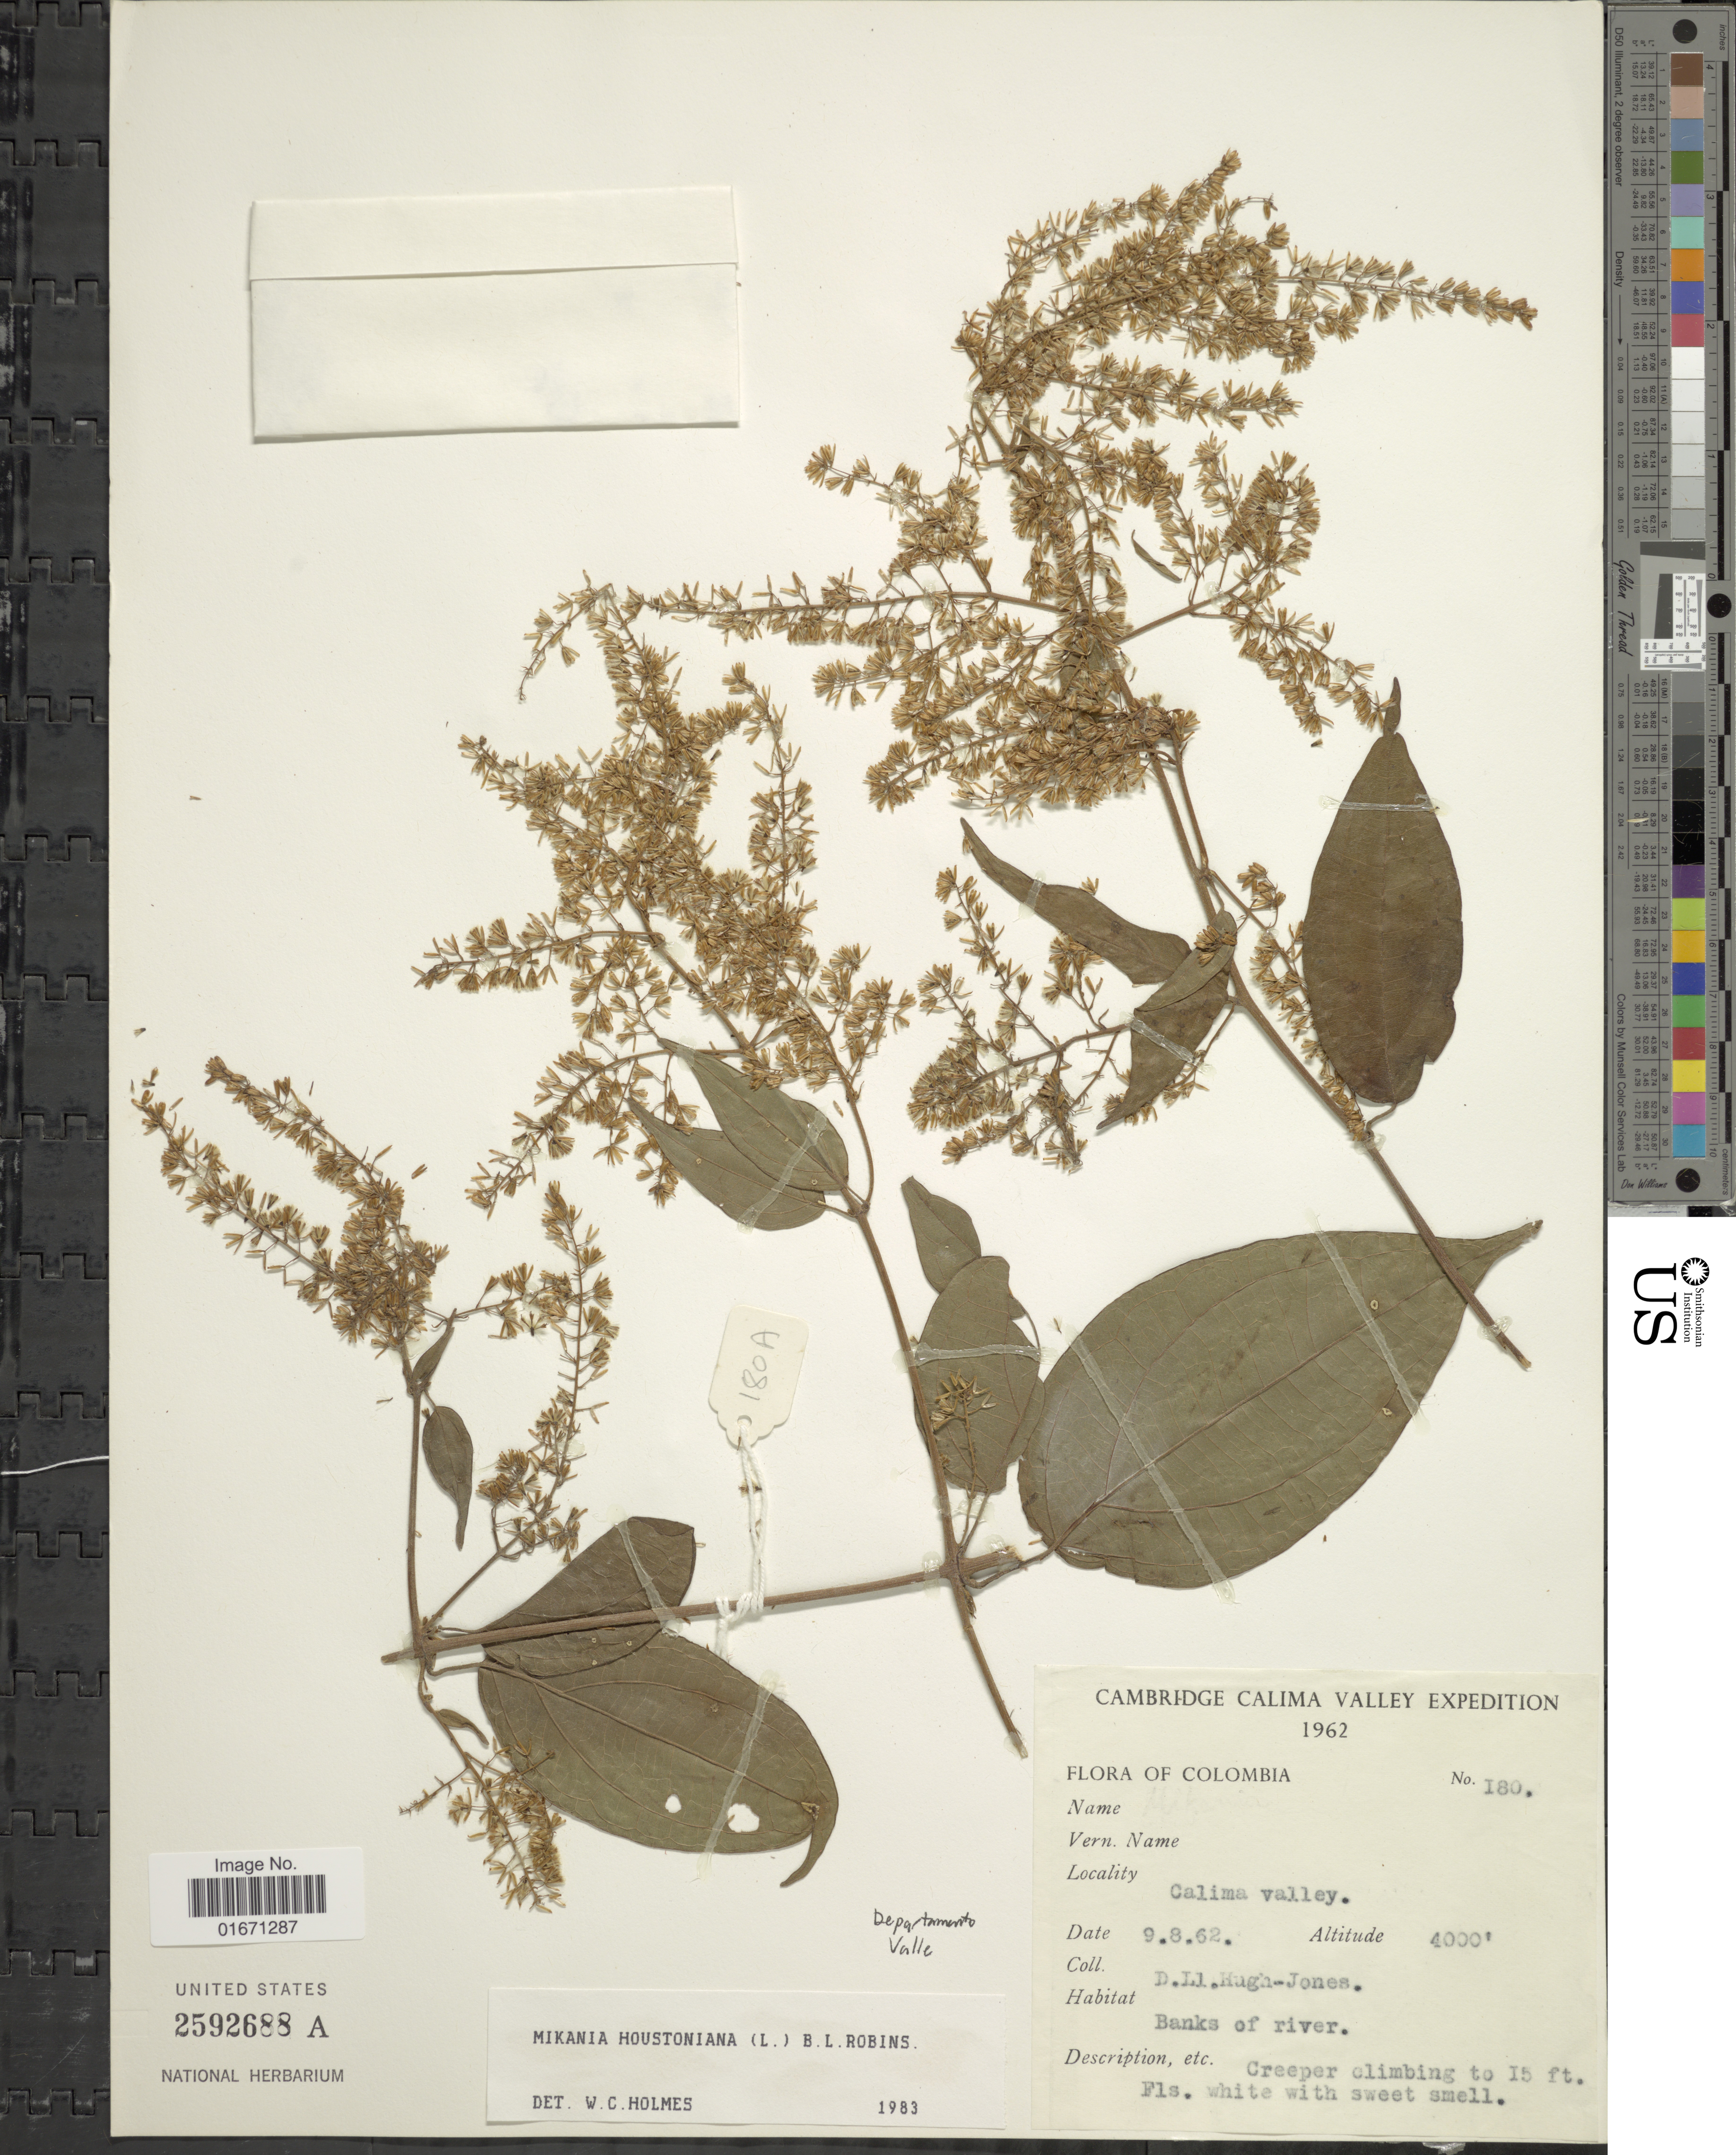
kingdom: Plantae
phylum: Tracheophyta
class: Magnoliopsida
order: Asterales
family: Asteraceae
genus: Mikania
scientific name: Mikania houstoniana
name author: (L.) B.L. Rob.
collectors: D. Hugh-Jones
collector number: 180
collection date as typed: Transcribed d/m/y: 9/8/62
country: Colombia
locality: Calima Valley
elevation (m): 1219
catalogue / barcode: US 2592688A